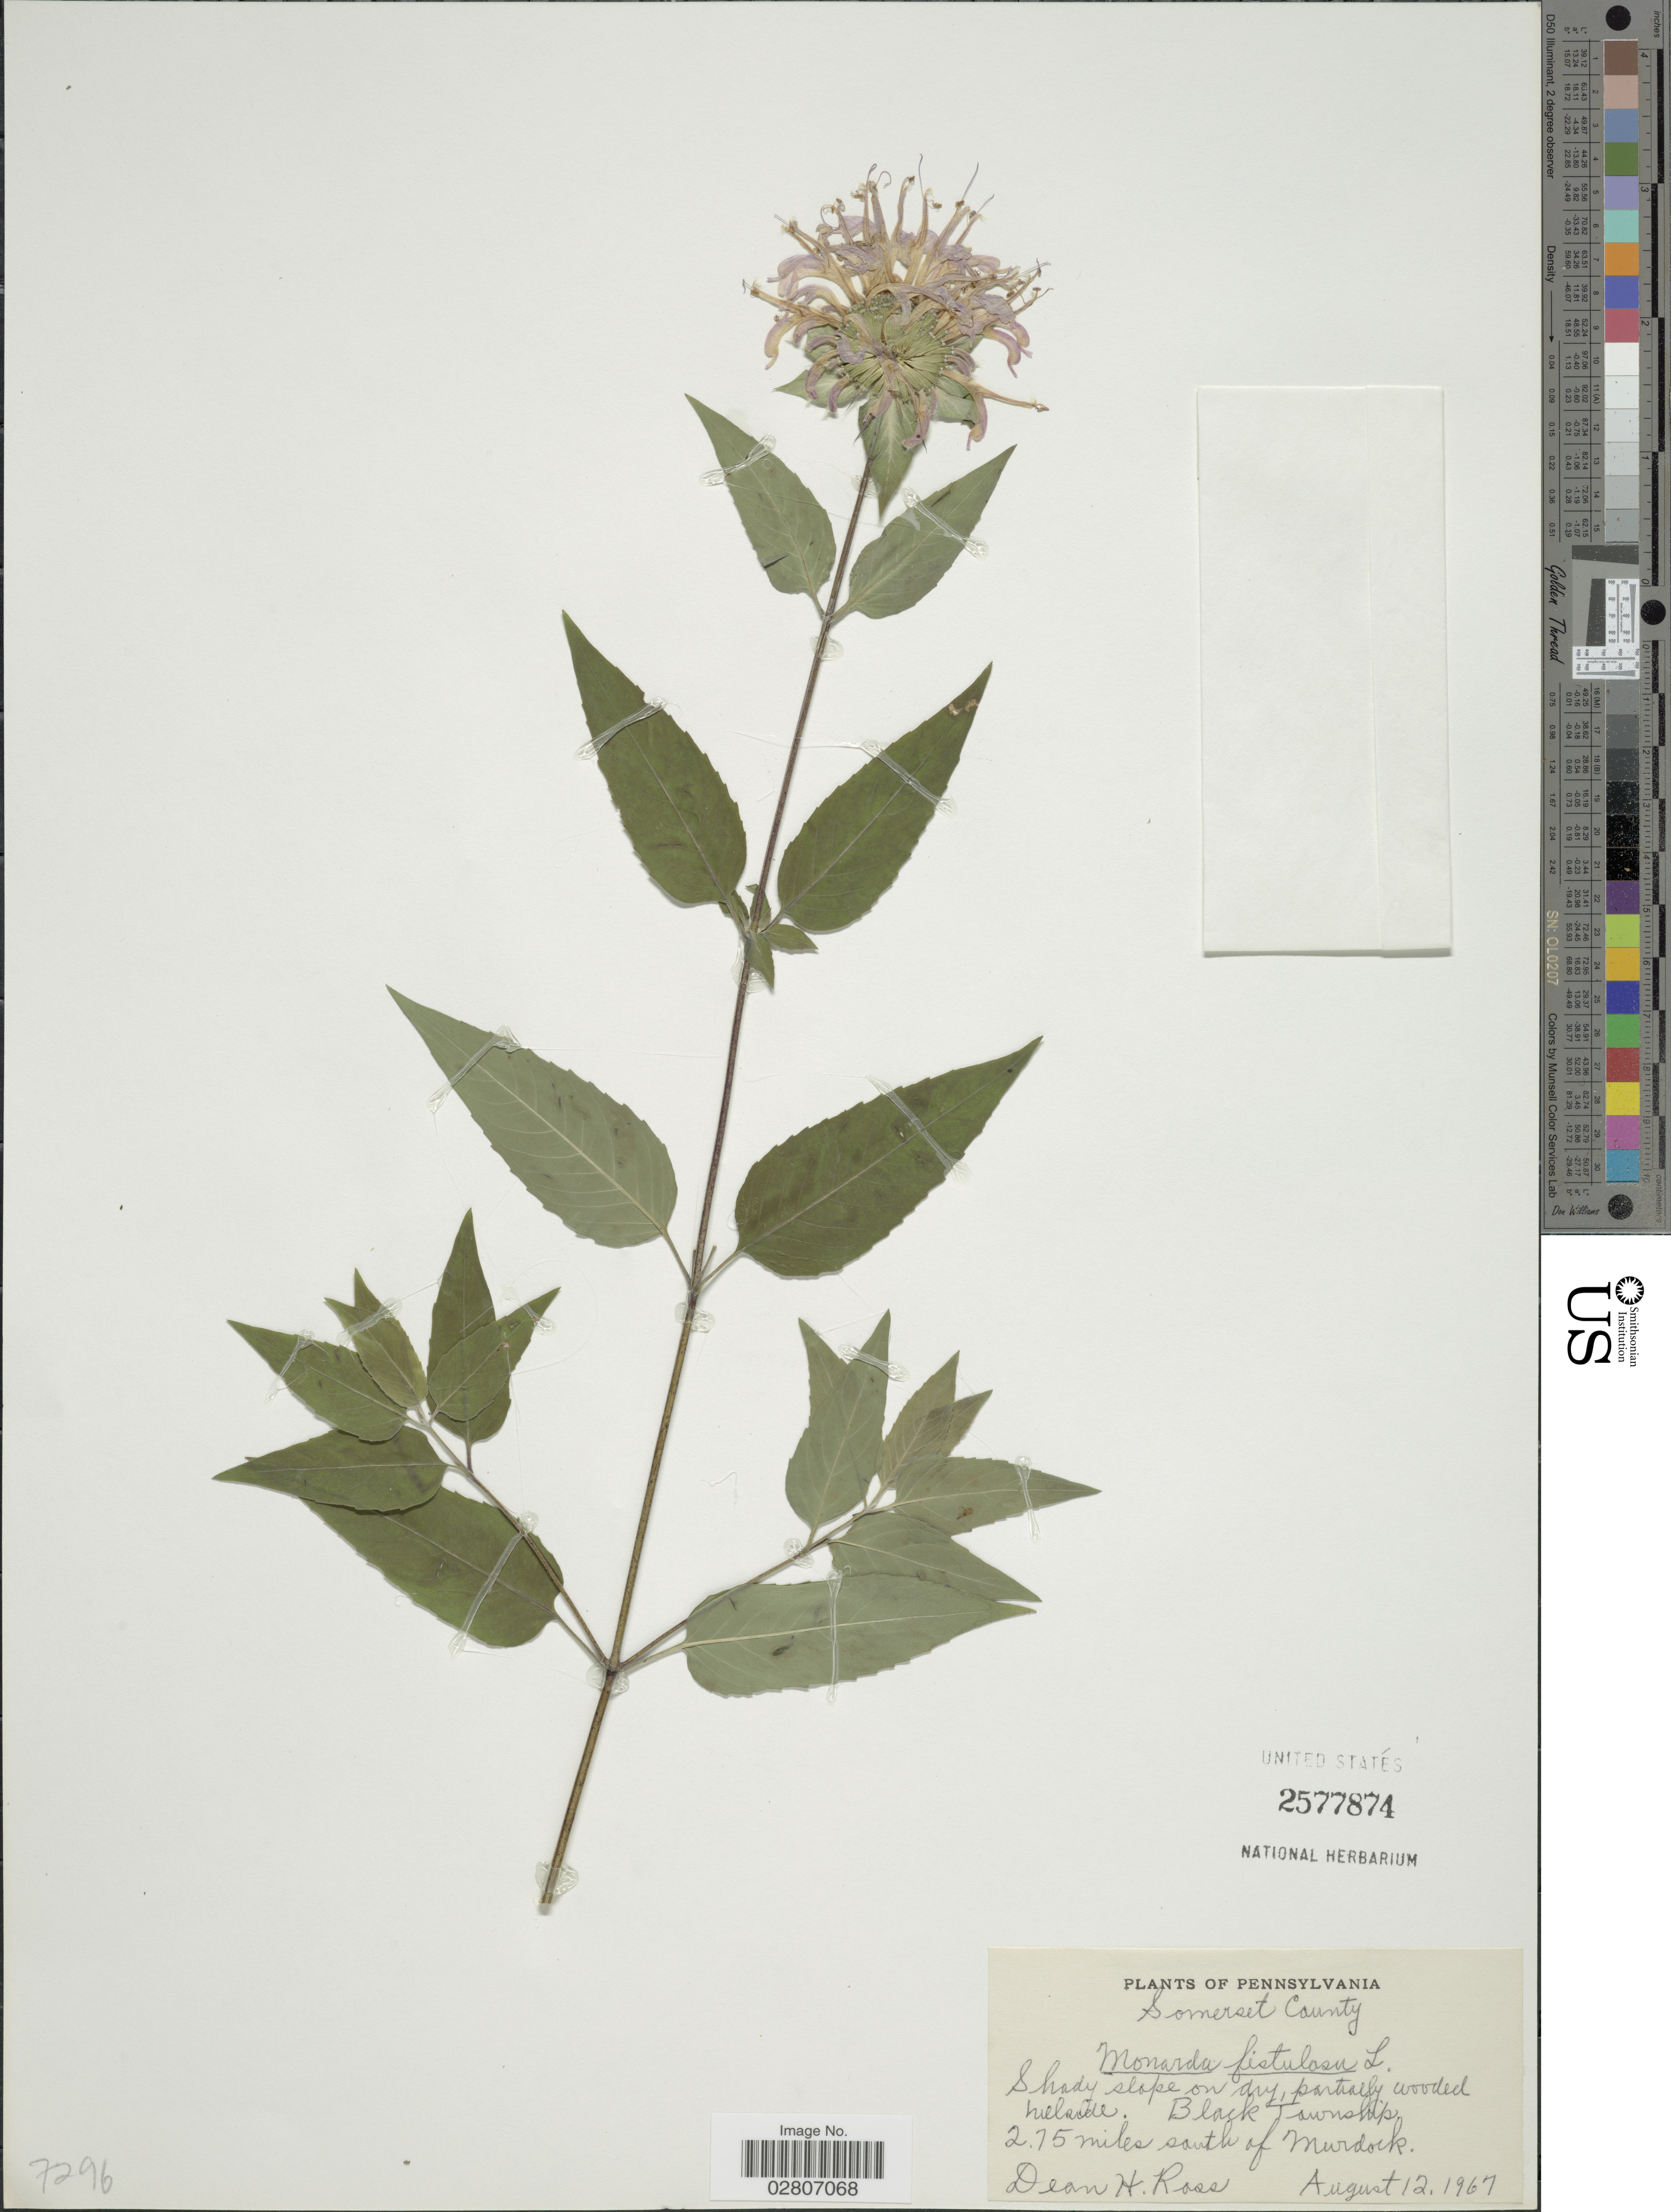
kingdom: Plantae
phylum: Tracheophyta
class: Magnoliopsida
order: Lamiales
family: Lamiaceae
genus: Monarda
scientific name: Monarda fistulosa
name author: L.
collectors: D. Ross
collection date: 1967-08-12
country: United States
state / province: Pennsylvania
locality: Somerset County. Blakc Township, 2.75 miles south of Murdock.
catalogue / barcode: US 2577874